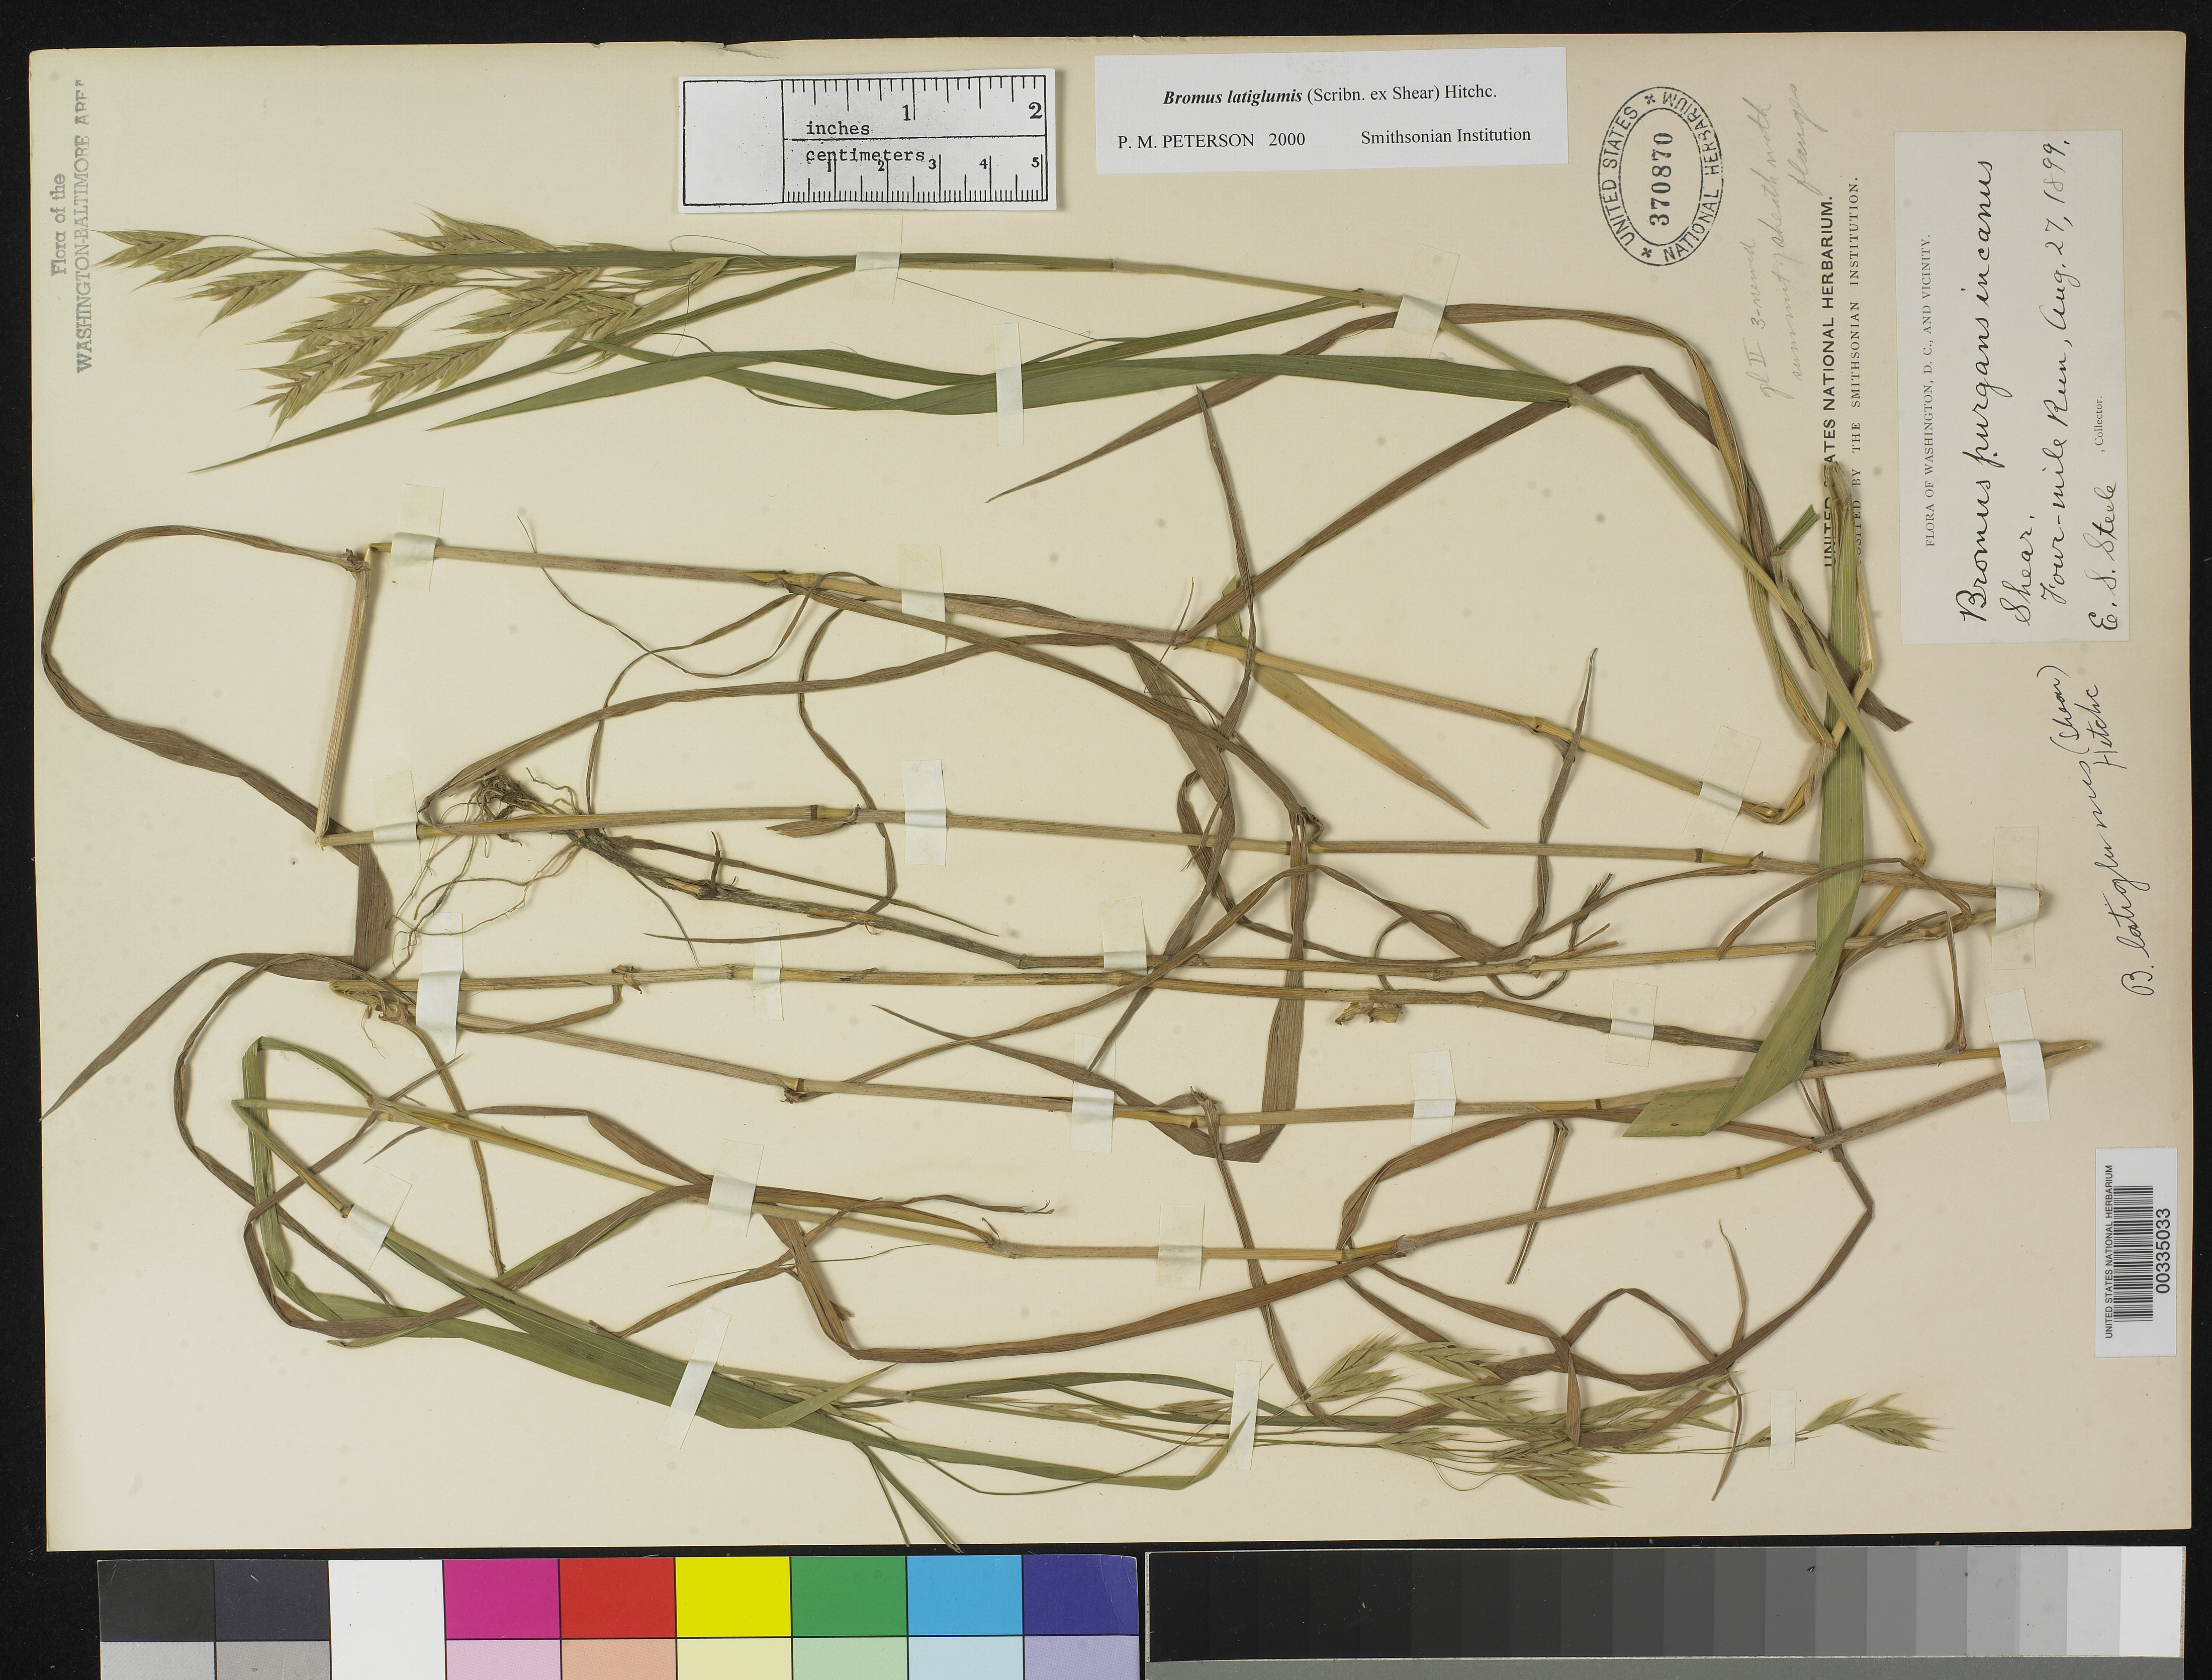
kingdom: Plantae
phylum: Tracheophyta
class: Liliopsida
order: Poales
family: Poaceae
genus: Bromus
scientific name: Bromus latiglumis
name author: (Scribn. ex Shear) Hitchc.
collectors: E. Steele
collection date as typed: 27 Aug 1899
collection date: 1899-08-27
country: United States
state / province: Virginia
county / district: Arlington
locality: Four Mile Run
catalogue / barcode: US 370870